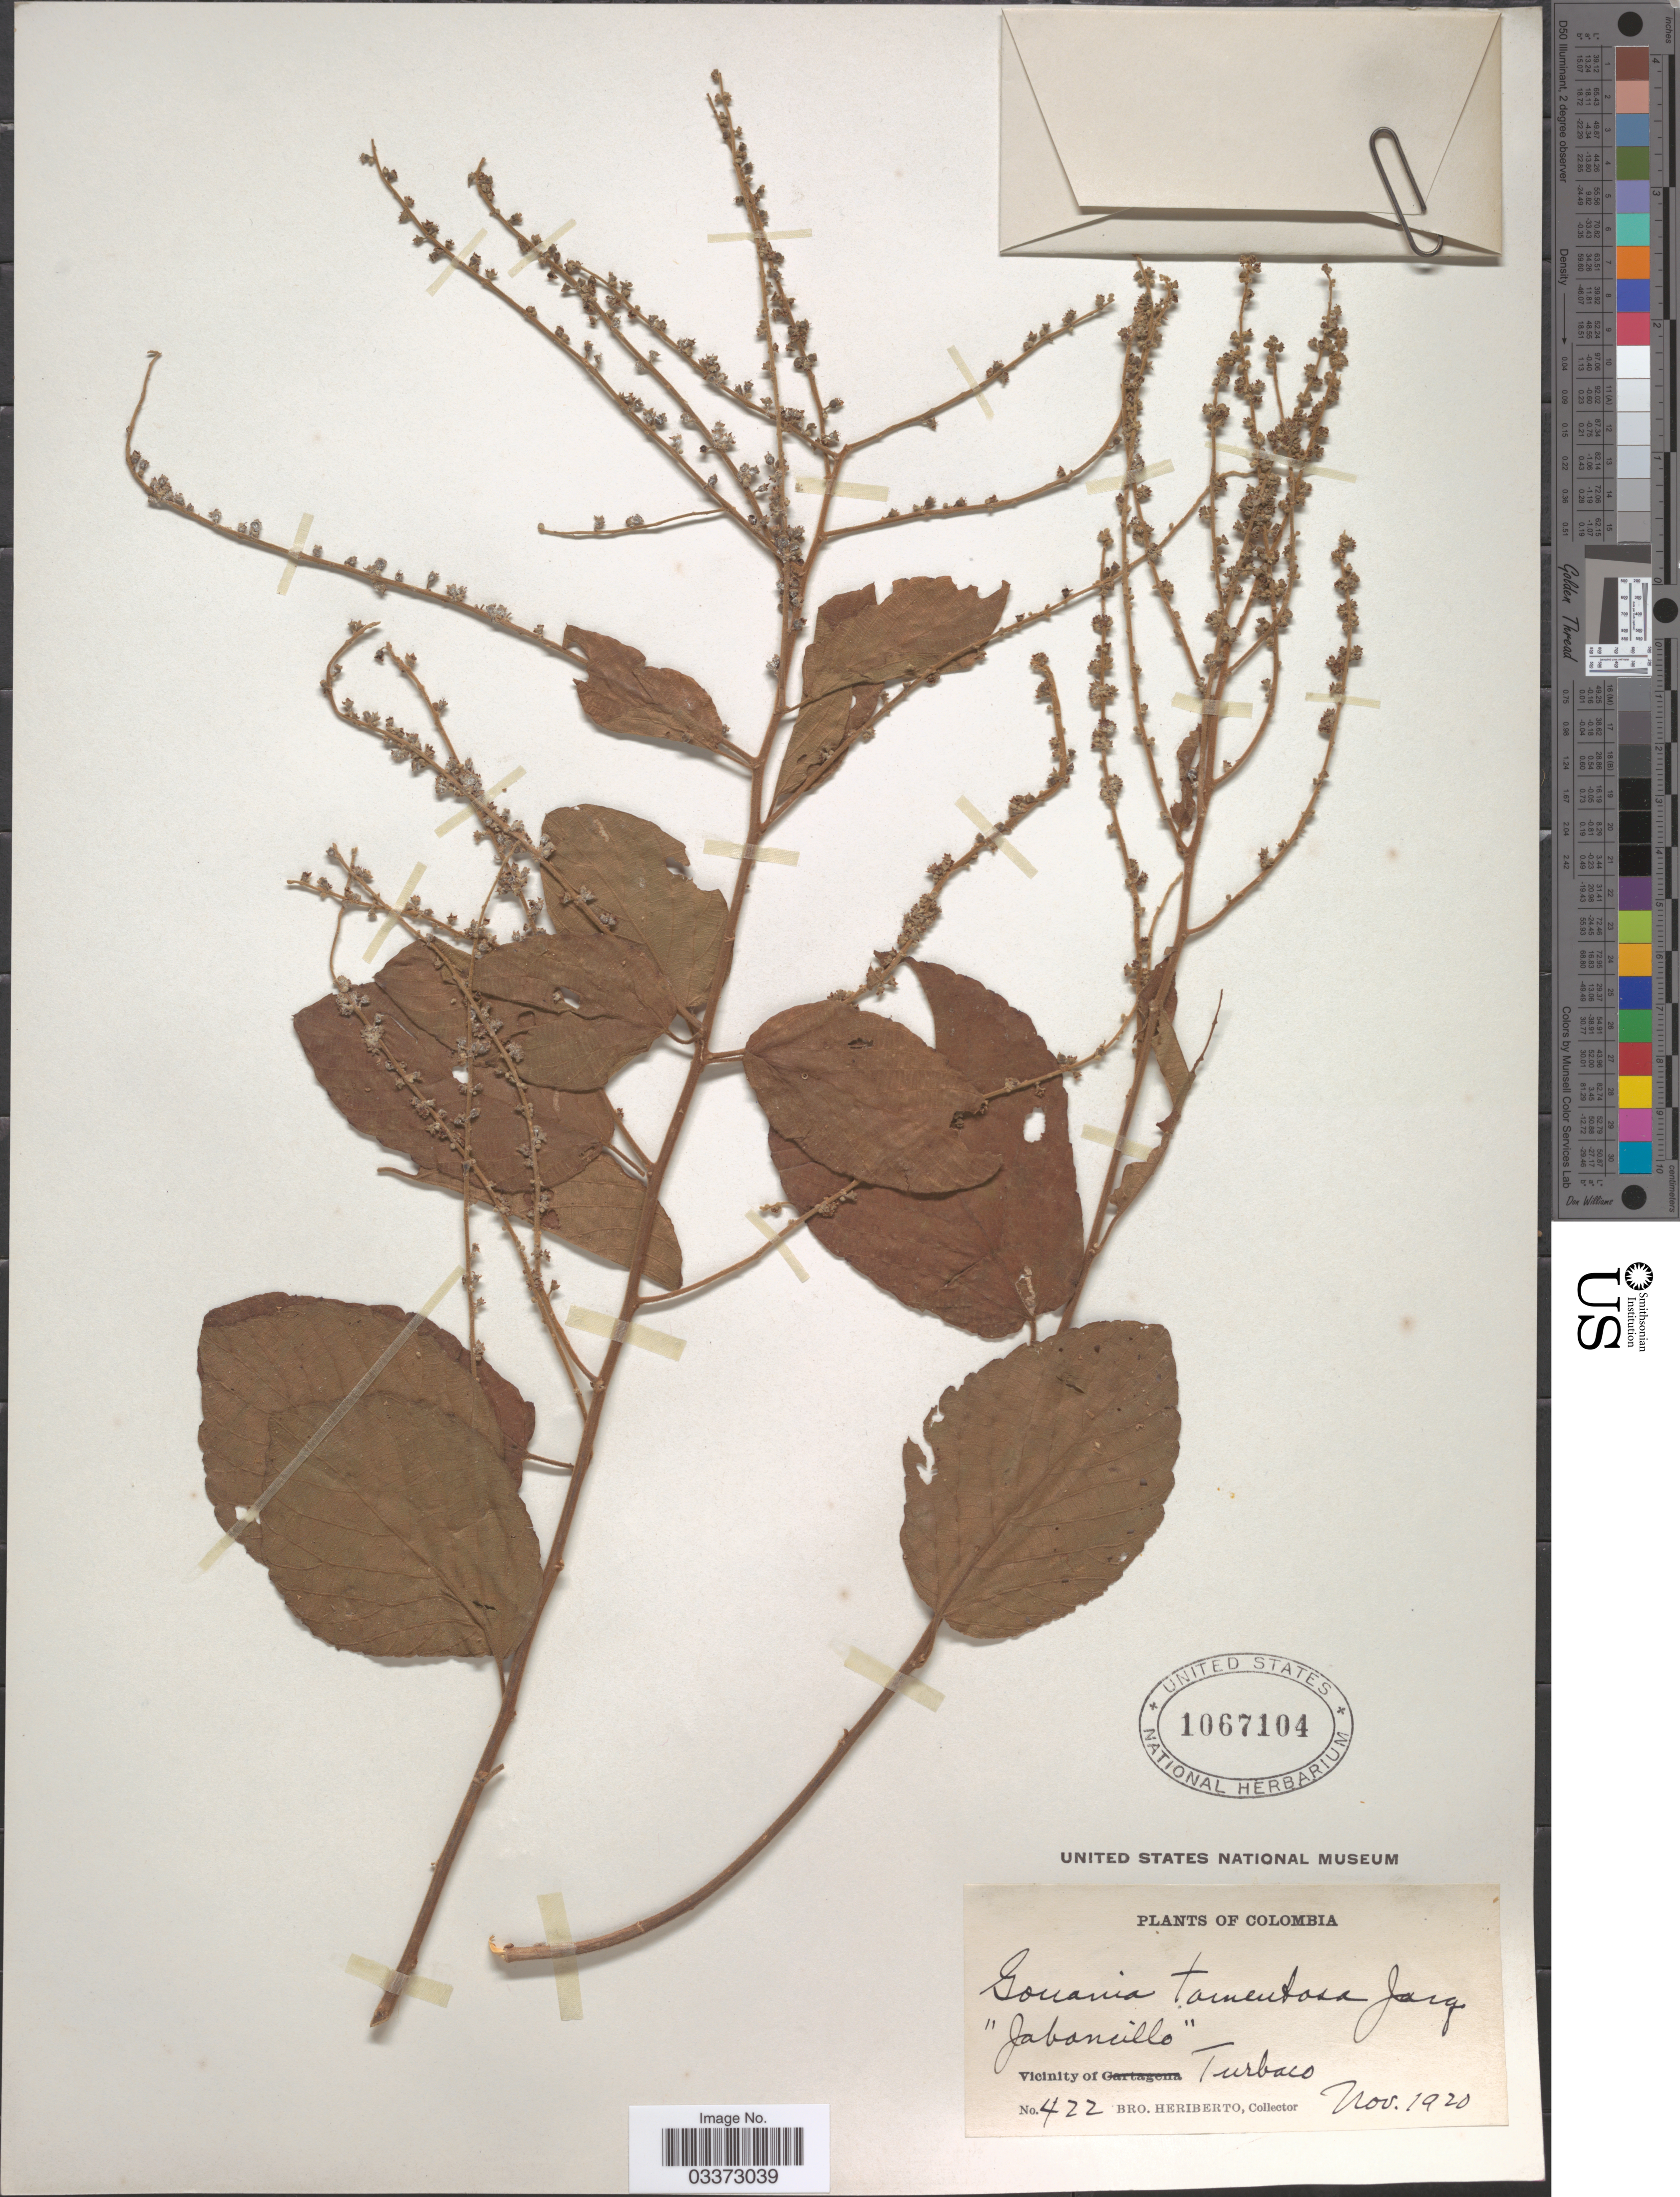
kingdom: Plantae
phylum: Tracheophyta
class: Magnoliopsida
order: Rosales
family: Rhamnaceae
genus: Gouania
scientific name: Gouania tomentosa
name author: Jacq.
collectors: B. Heriberto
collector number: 422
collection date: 1920-11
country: Colombia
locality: Vicinity of Turbaco.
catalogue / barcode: US 1067104